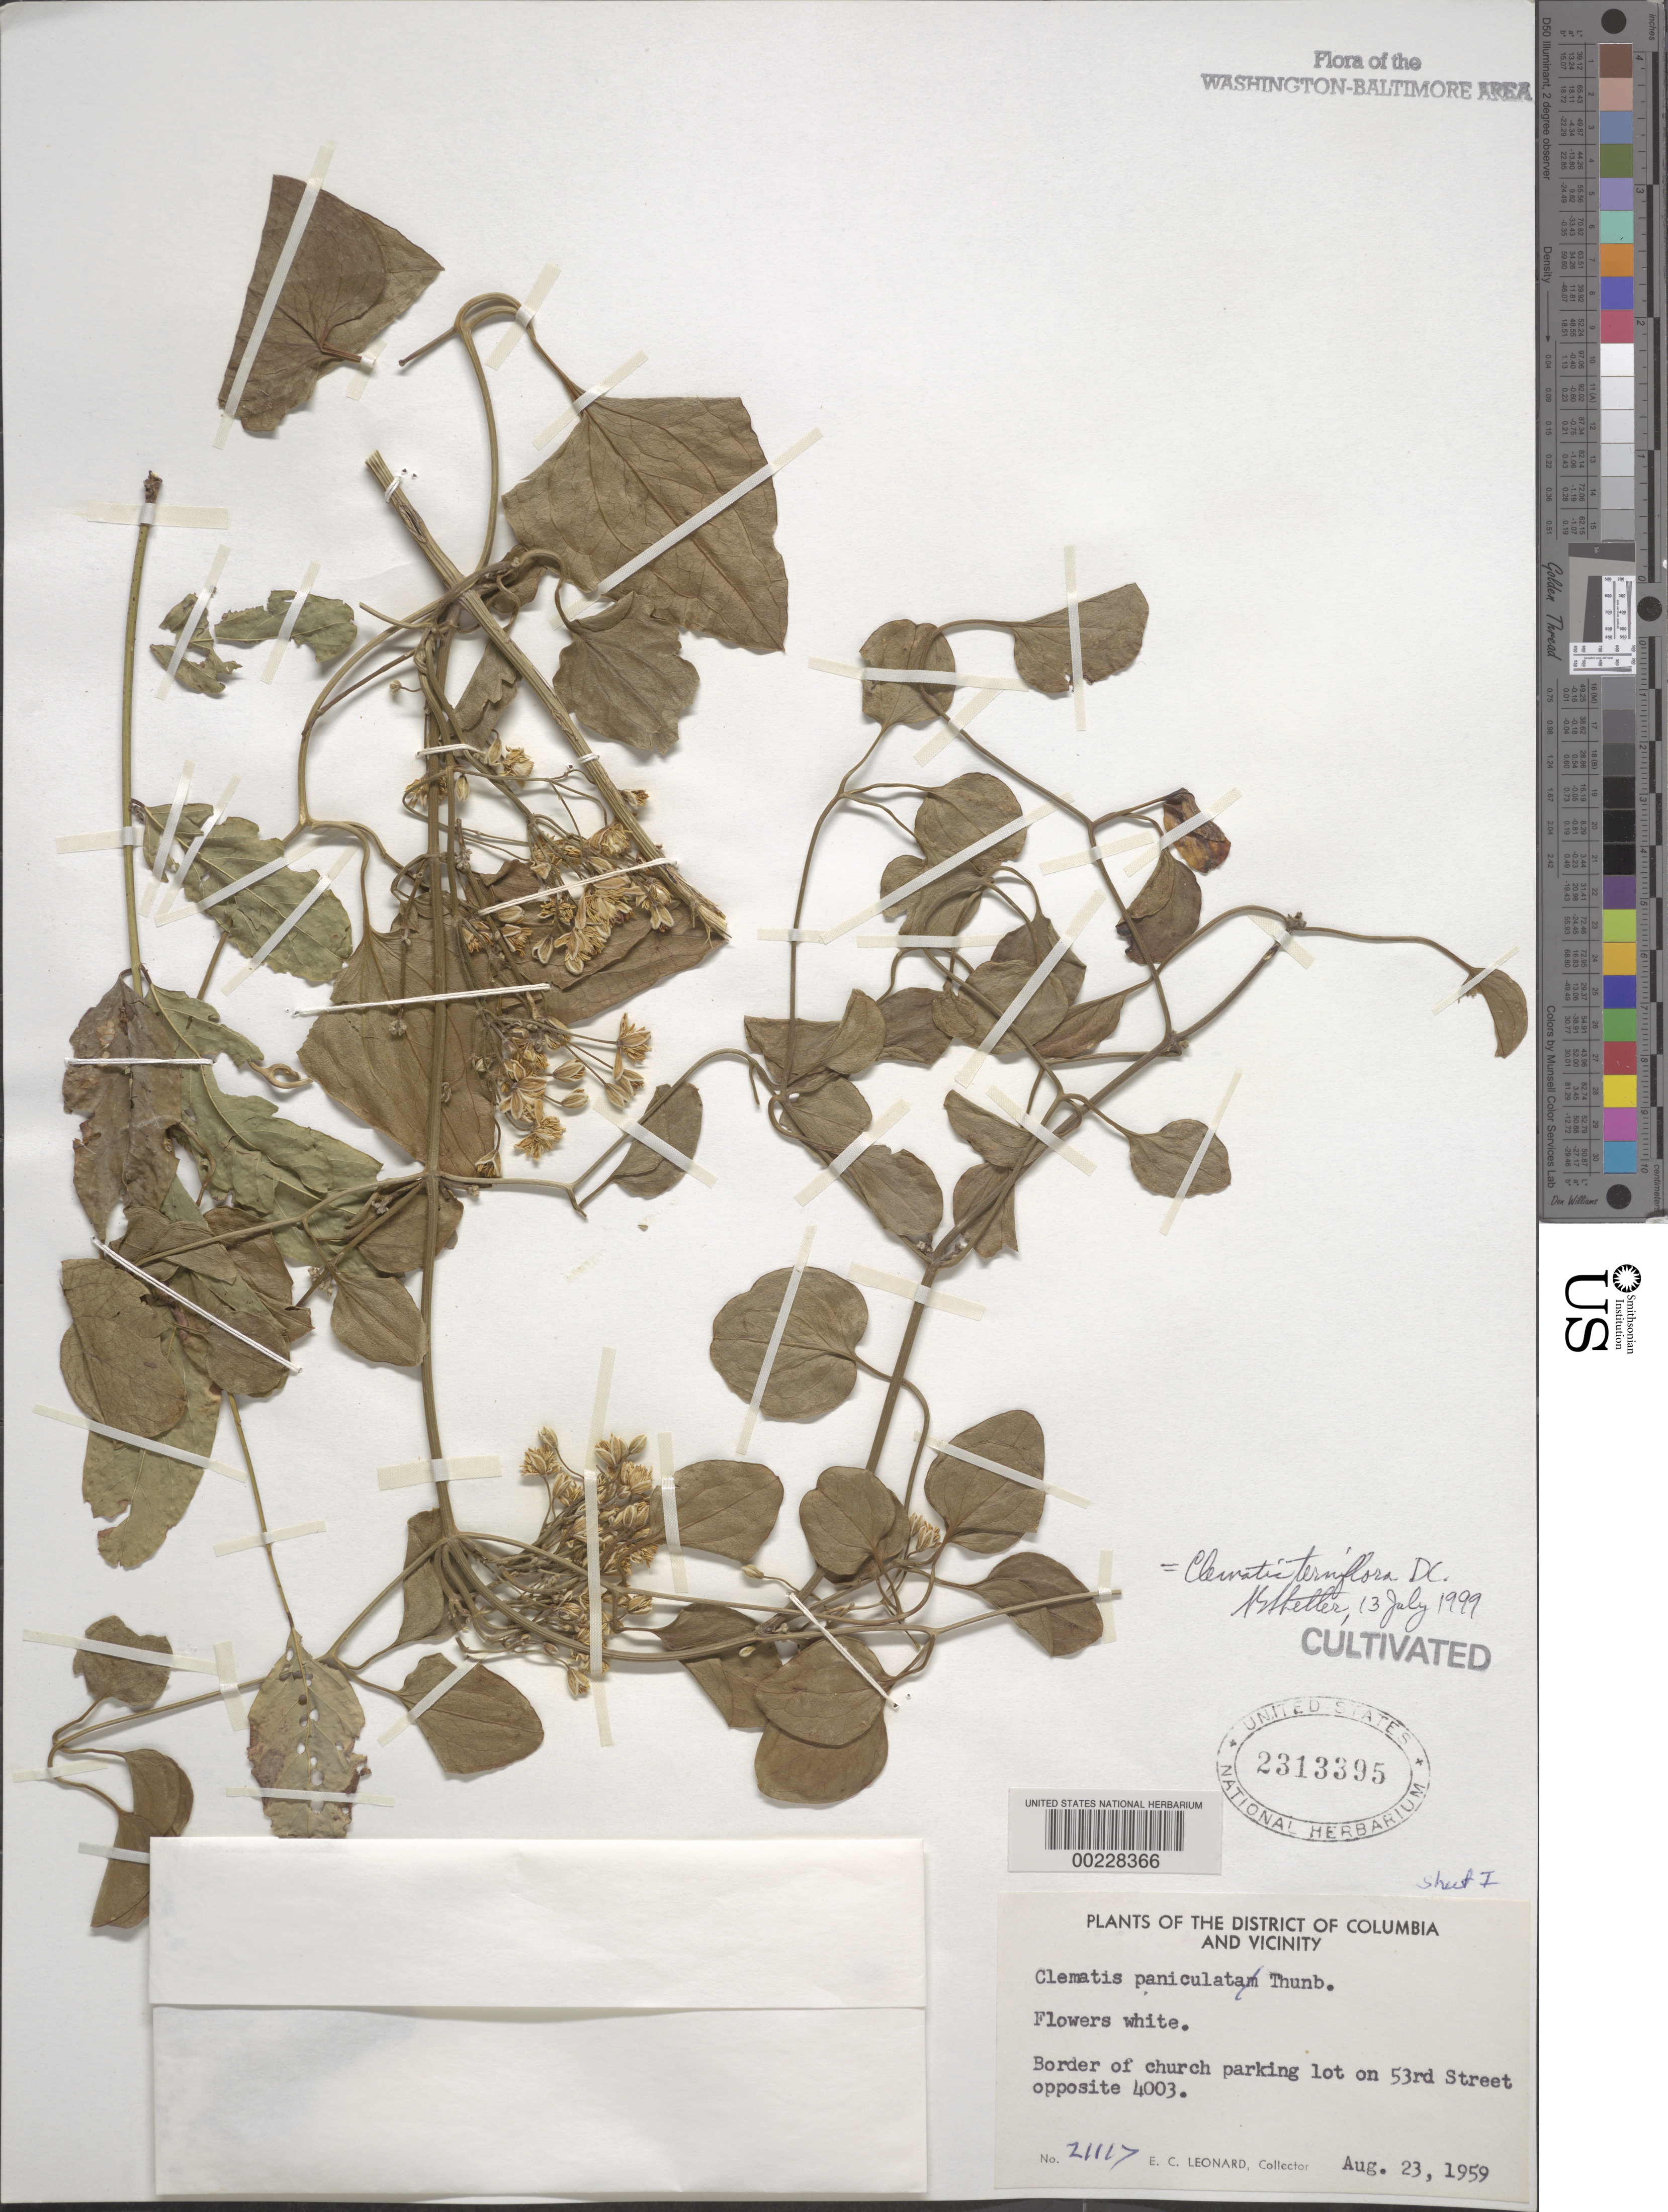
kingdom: Plantae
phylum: Tracheophyta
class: Magnoliopsida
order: Ranunculales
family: Ranunculaceae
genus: Clematis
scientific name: Clematis terniflora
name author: DC.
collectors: E. C. Leonard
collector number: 21117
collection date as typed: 23 Aug 1959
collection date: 1959-08-23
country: United States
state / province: Maryland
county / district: Prince George's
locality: Bladensburg, border of Church Parking Lot on 53rd street opposite 4003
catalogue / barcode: US 2313395